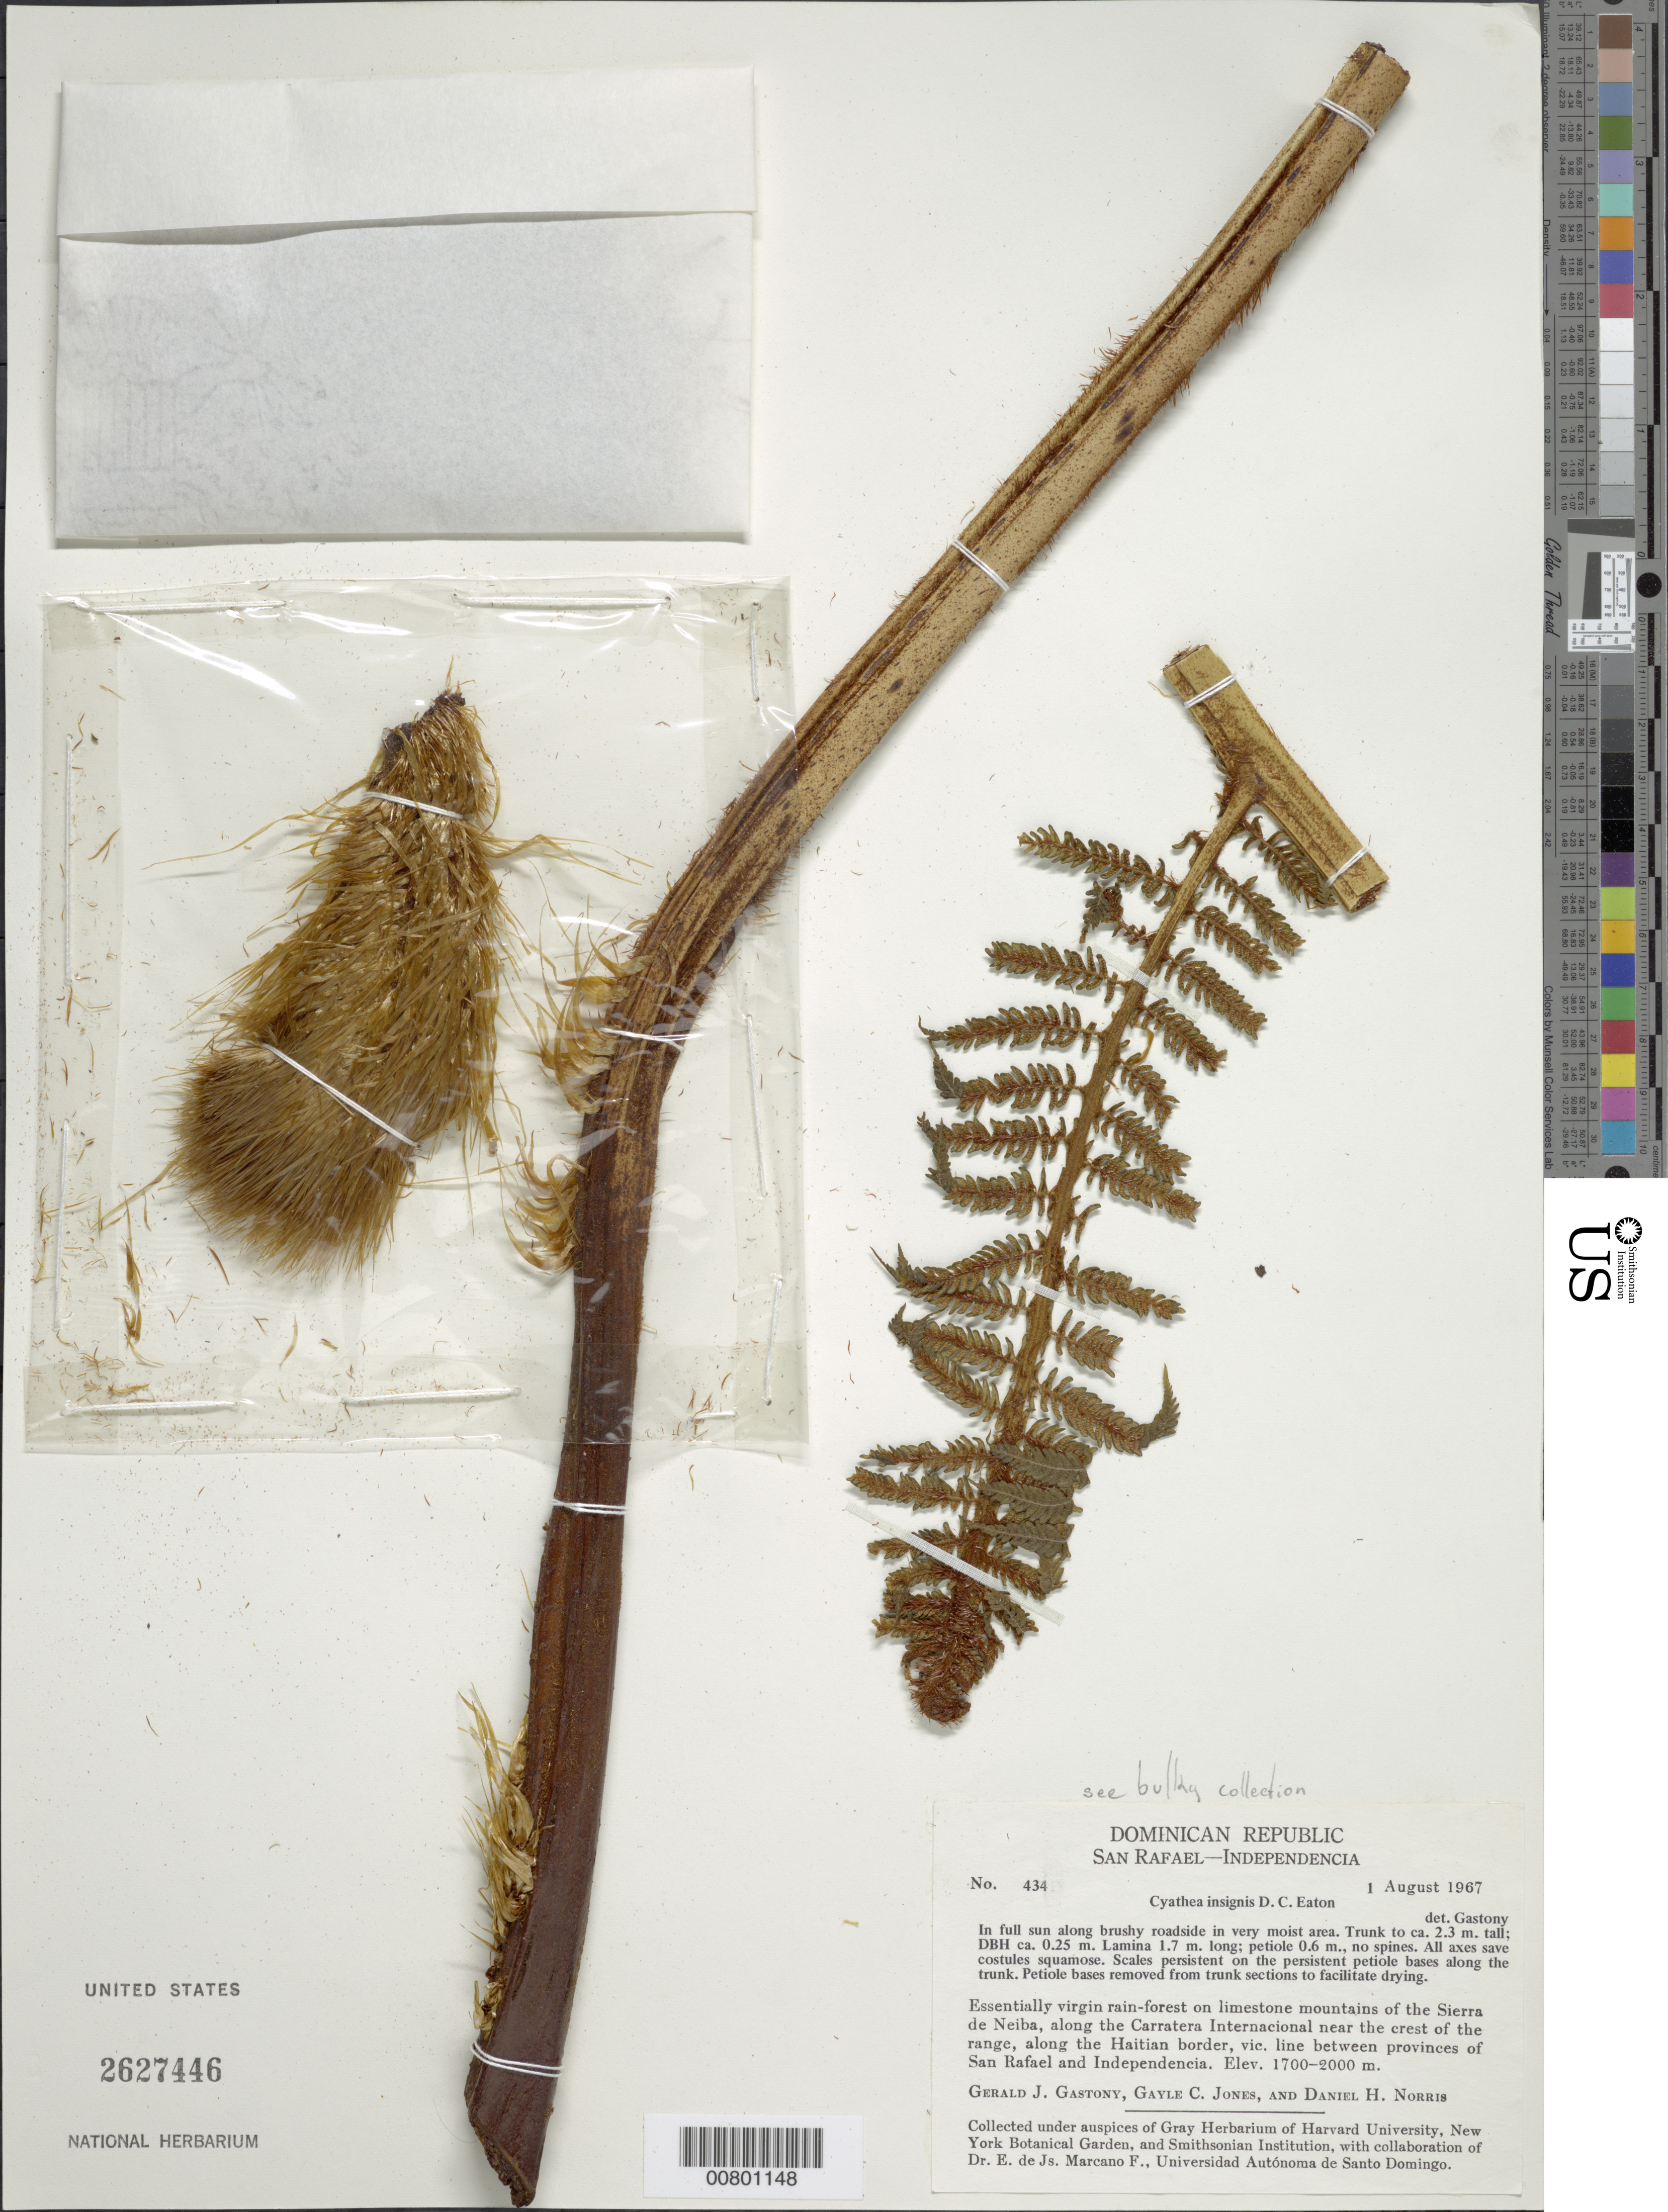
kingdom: Plantae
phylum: Tracheophyta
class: Polypodiopsida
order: Cyatheales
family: Cyatheaceae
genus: Sphaeropteris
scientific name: Sphaeropteris insignis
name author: (Eaton) R.M. Tryon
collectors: G. Gastony, G. C. Jones & D. H. Norris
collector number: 434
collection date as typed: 01 Aug 1967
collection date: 1967-08-01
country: Dominican Republic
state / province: Independencia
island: Hispaniola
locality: Prov. San Rafael-Independencia, Sierra de Neiba, along Carratera Internacional, along Haitian border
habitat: Essentially virgin rainforest on limestone mountains; in full sun along brushy roadside in very moist area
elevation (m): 1700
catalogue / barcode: US 2627446